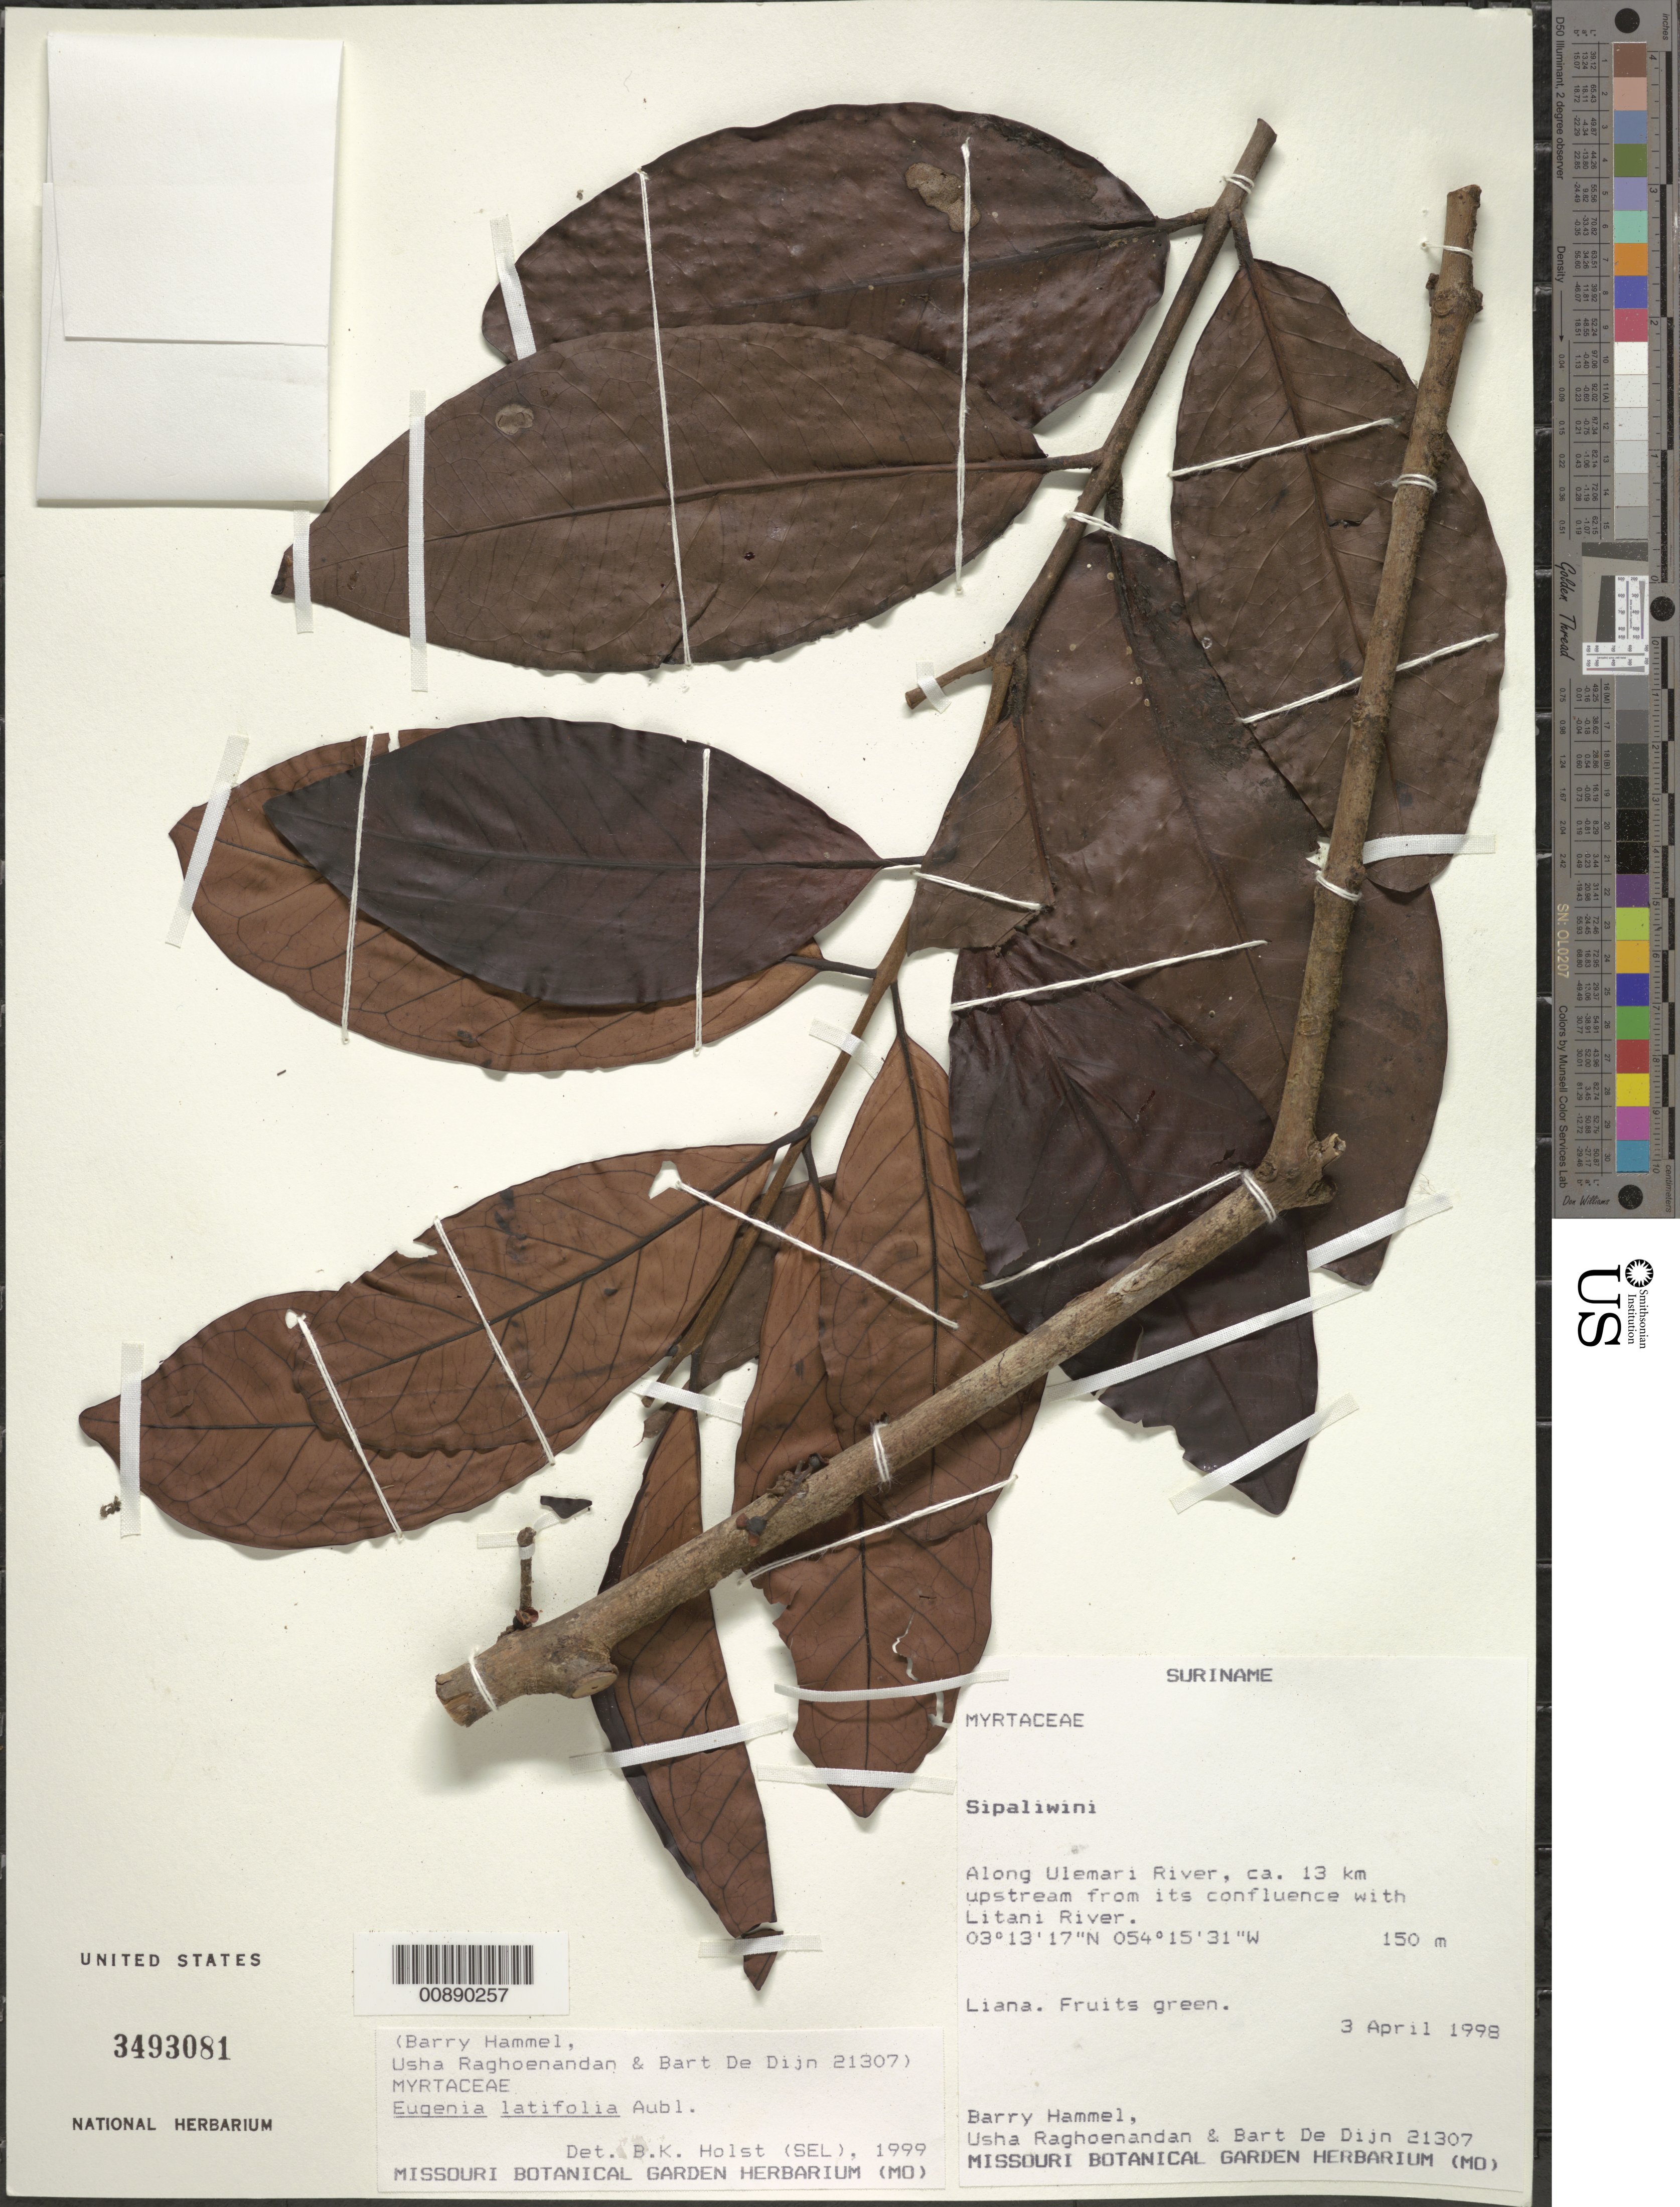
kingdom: Plantae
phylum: Tracheophyta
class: Magnoliopsida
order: Myrtales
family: Myrtaceae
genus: Eugenia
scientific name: Eugenia latifolia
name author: Aubl.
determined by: Holst, Bruce K.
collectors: B. Hammel, U. Raghoenandan & B. de Dijn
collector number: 21307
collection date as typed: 3-Apr-98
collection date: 1998-04-03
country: Suriname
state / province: Sipaliwini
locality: Ulemari R., 13 km upstream from confl. with Litani R.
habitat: Along river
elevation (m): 150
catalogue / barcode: US 3493081